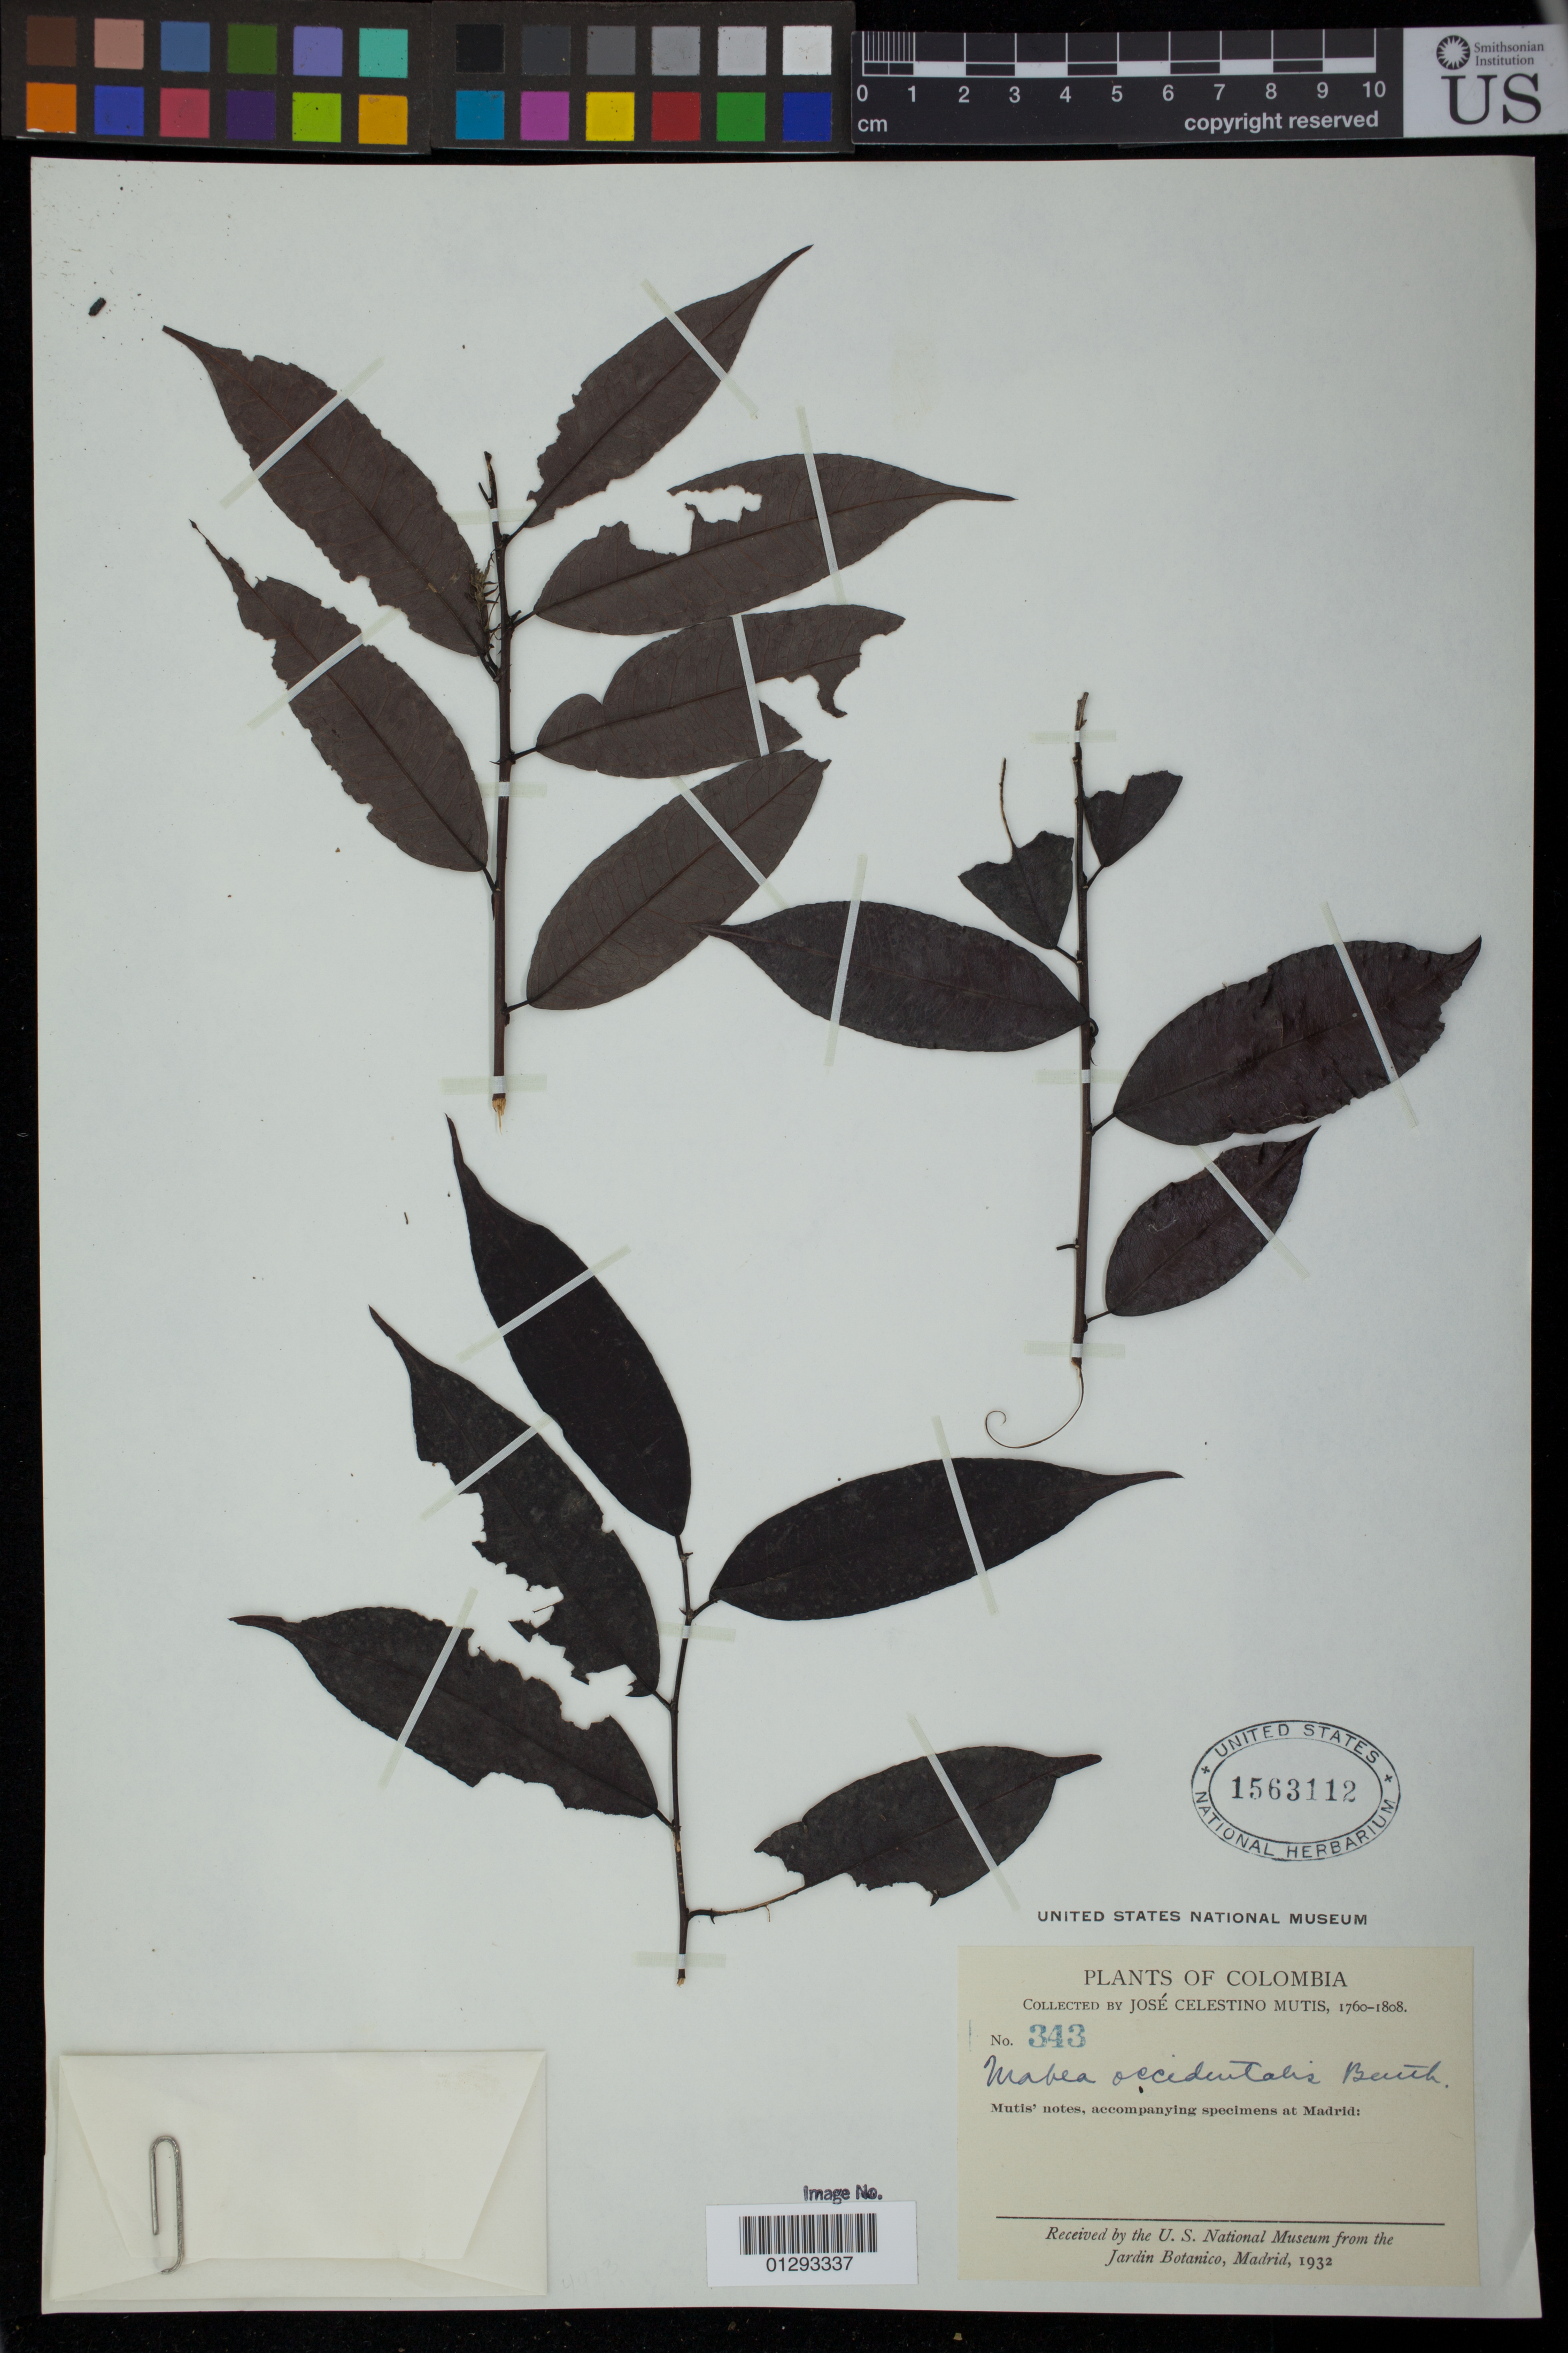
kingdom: Plantae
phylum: Tracheophyta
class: Magnoliopsida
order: Malpighiales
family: Euphorbiaceae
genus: Mabea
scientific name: Mabea occidentalis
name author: Benth.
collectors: J. C. B. Mutis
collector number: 343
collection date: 1760/1808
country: Colombia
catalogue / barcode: US 1563112